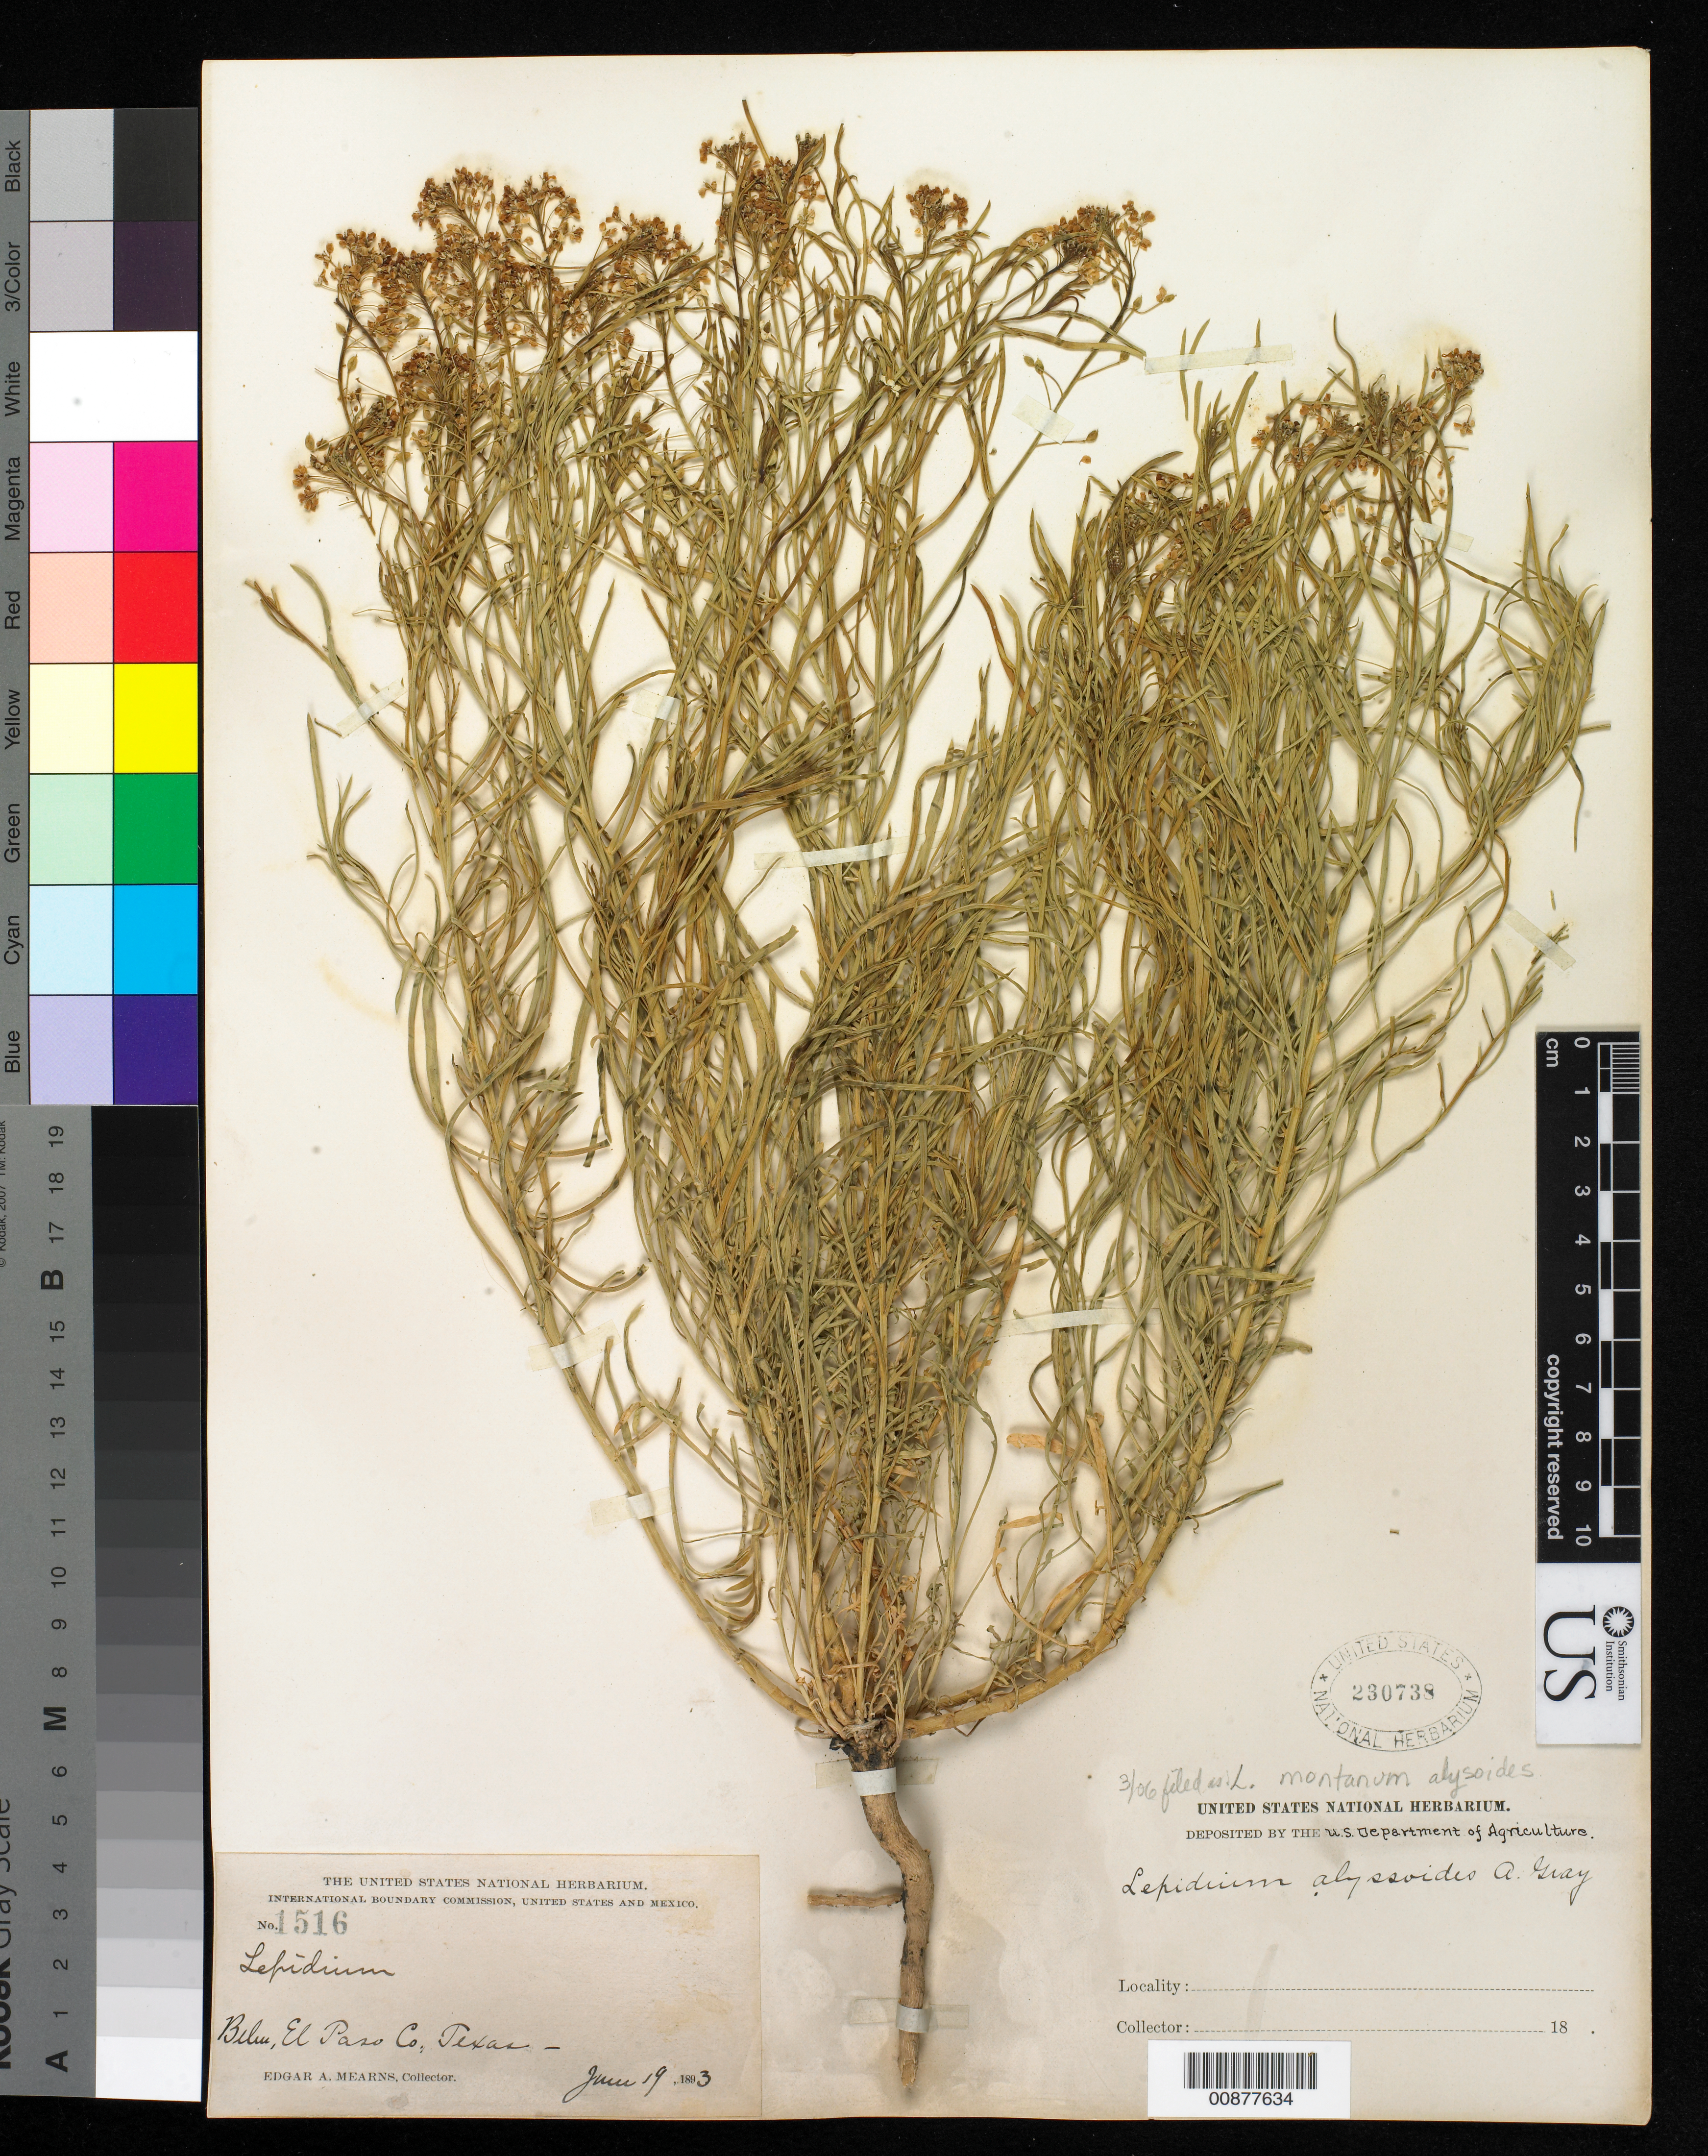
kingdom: Plantae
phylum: Tracheophyta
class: Magnoliopsida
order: Brassicales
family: Brassicaceae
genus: Lepidium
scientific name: Lepidium montanum var. alyssoides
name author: (A. Gray) M.E. Jones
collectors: E. A. Mearns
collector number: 1516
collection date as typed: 19 Jun 1893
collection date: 1893-06-19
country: United States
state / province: Texas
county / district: El Paso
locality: Belen, El Paso County, Texas.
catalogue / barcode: US 230738